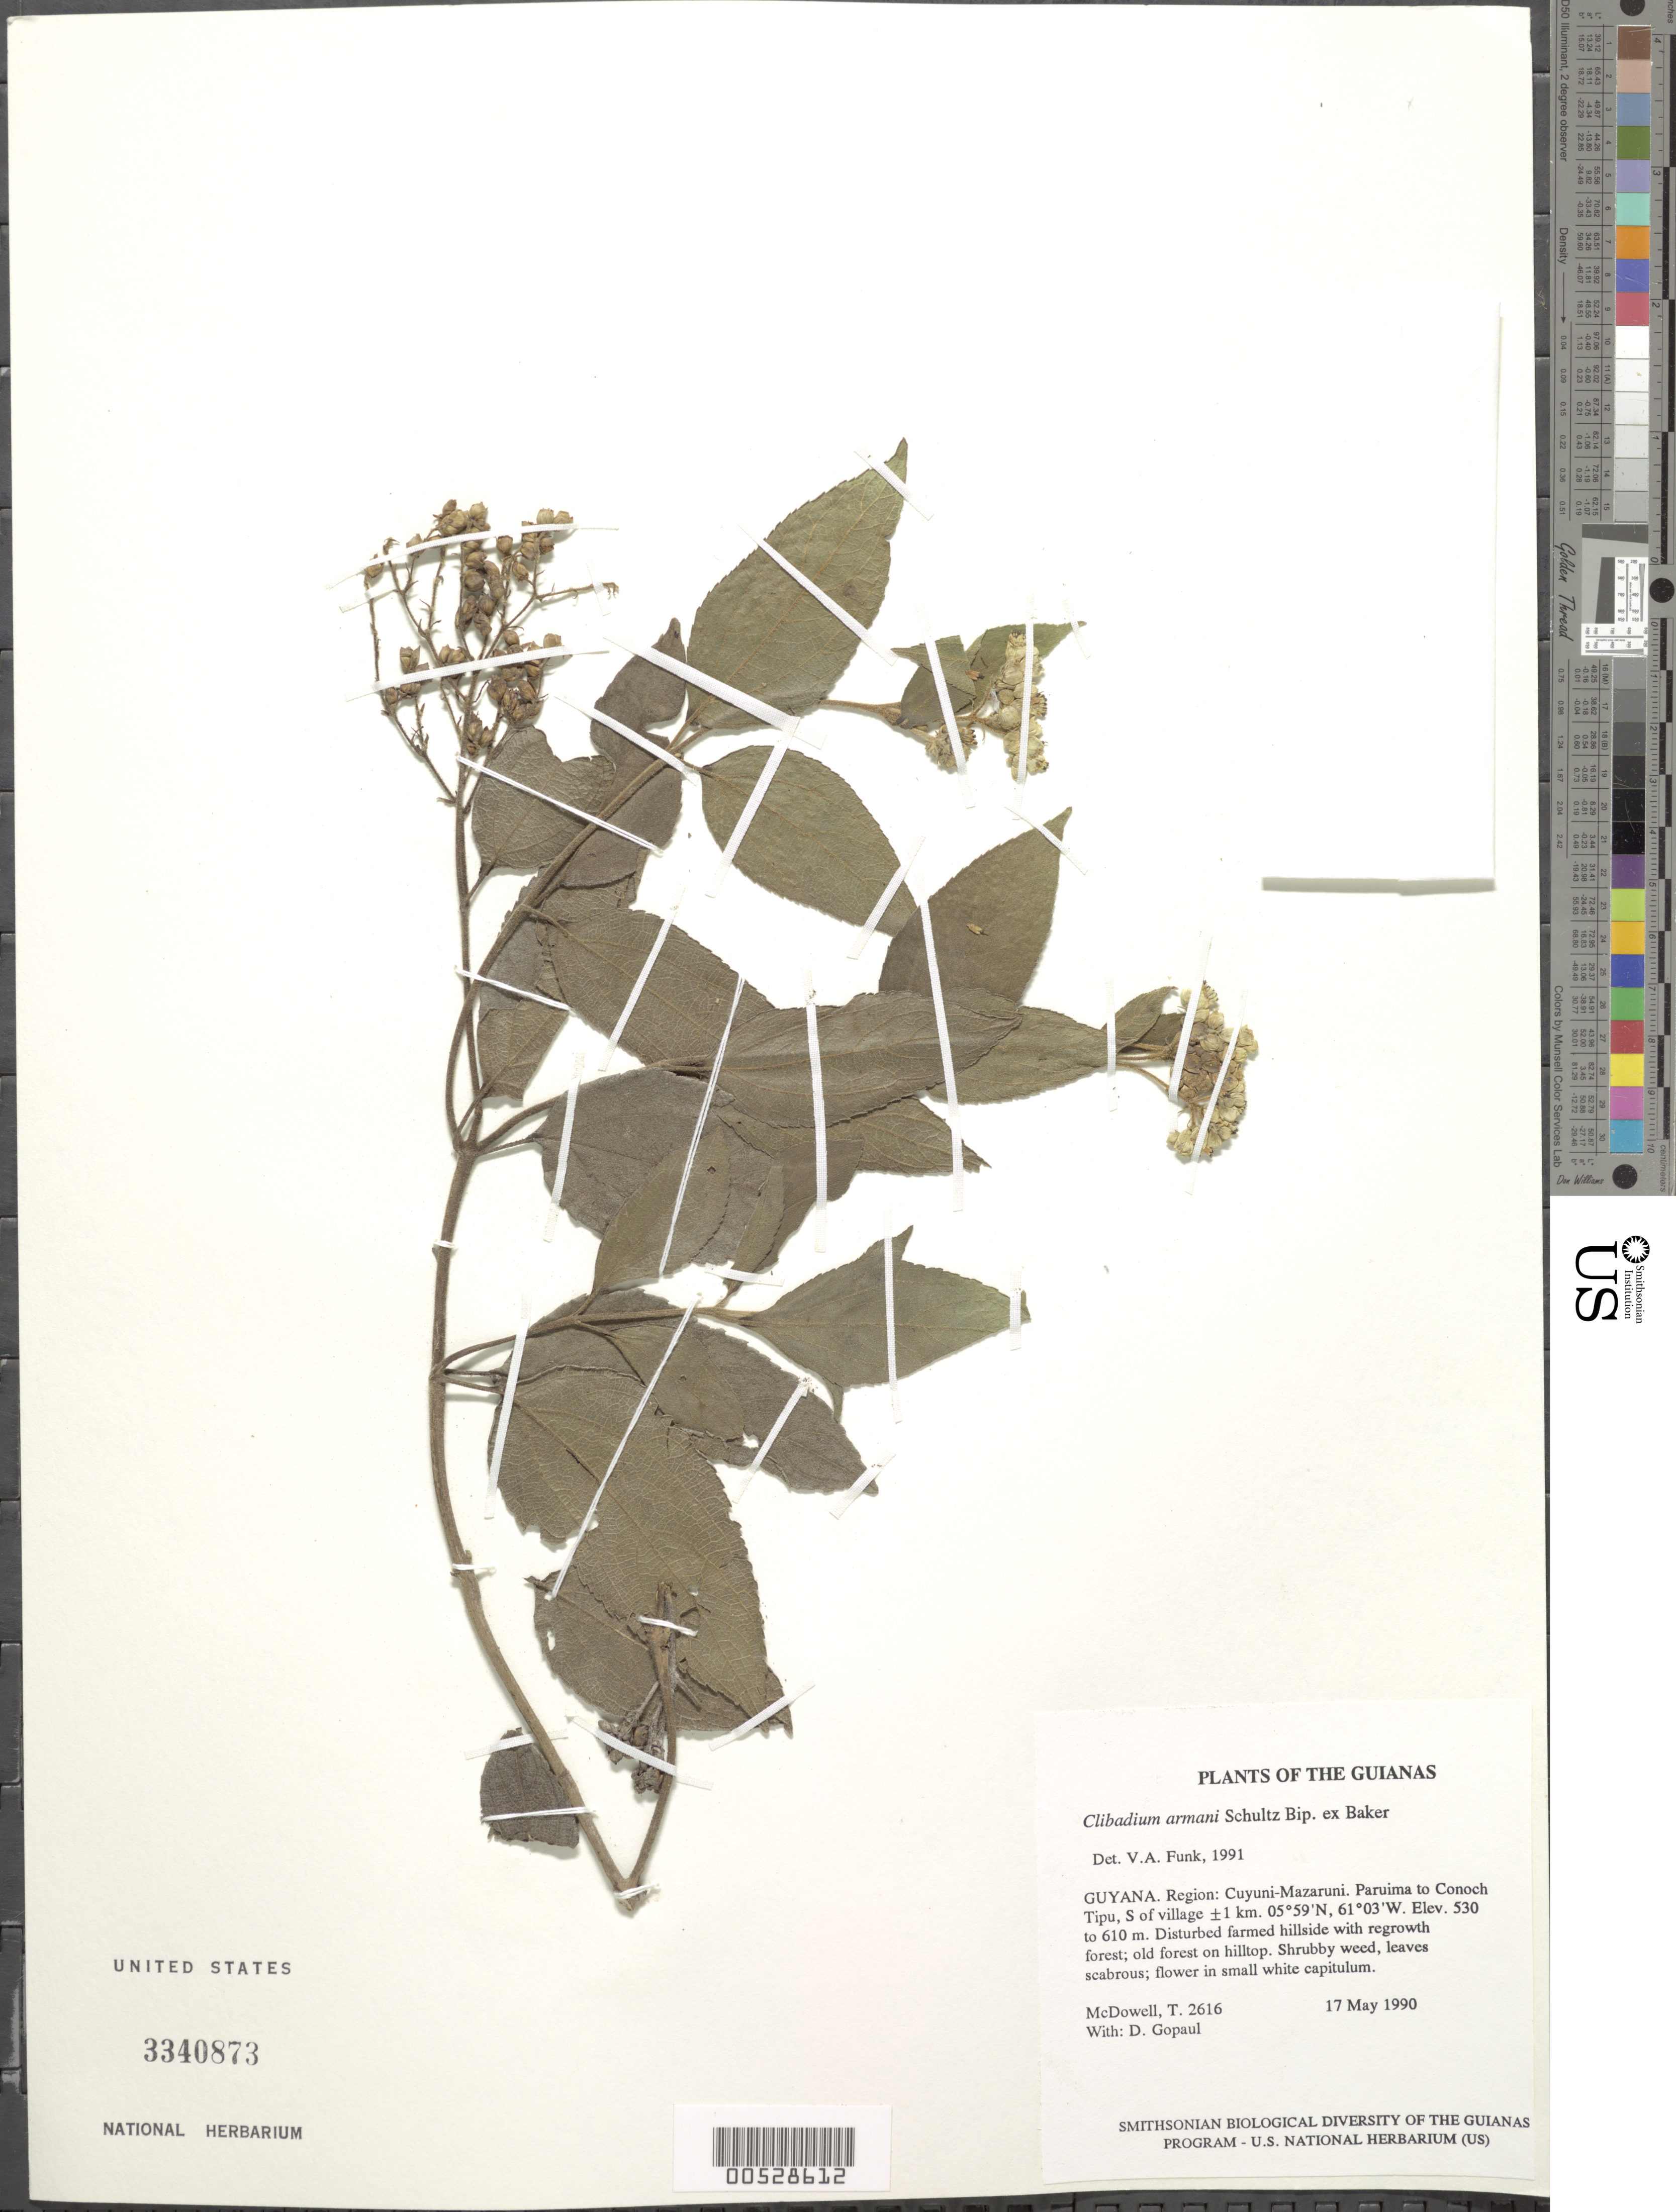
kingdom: Plantae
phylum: Tracheophyta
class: Magnoliopsida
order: Asterales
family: Asteraceae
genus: Clibadium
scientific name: Clibadium armani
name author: (Balb.) Sch. Bip. ex O.E. Schulz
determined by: Funk, Vicki A., (BOT), Smithsonian Institution - National Museum of Natural History (UNITED STATES)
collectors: T. McDowell & D. Gopaul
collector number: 2616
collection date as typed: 17 May 1990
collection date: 1990-05-17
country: Guyana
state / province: Cuyuni-Mazaruni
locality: Paruima to Conoch Tipu, S of village ±1 km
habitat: Disturbed farmed hillside with regrowth forest; old forest on hilltop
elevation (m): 530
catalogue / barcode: US 3340873